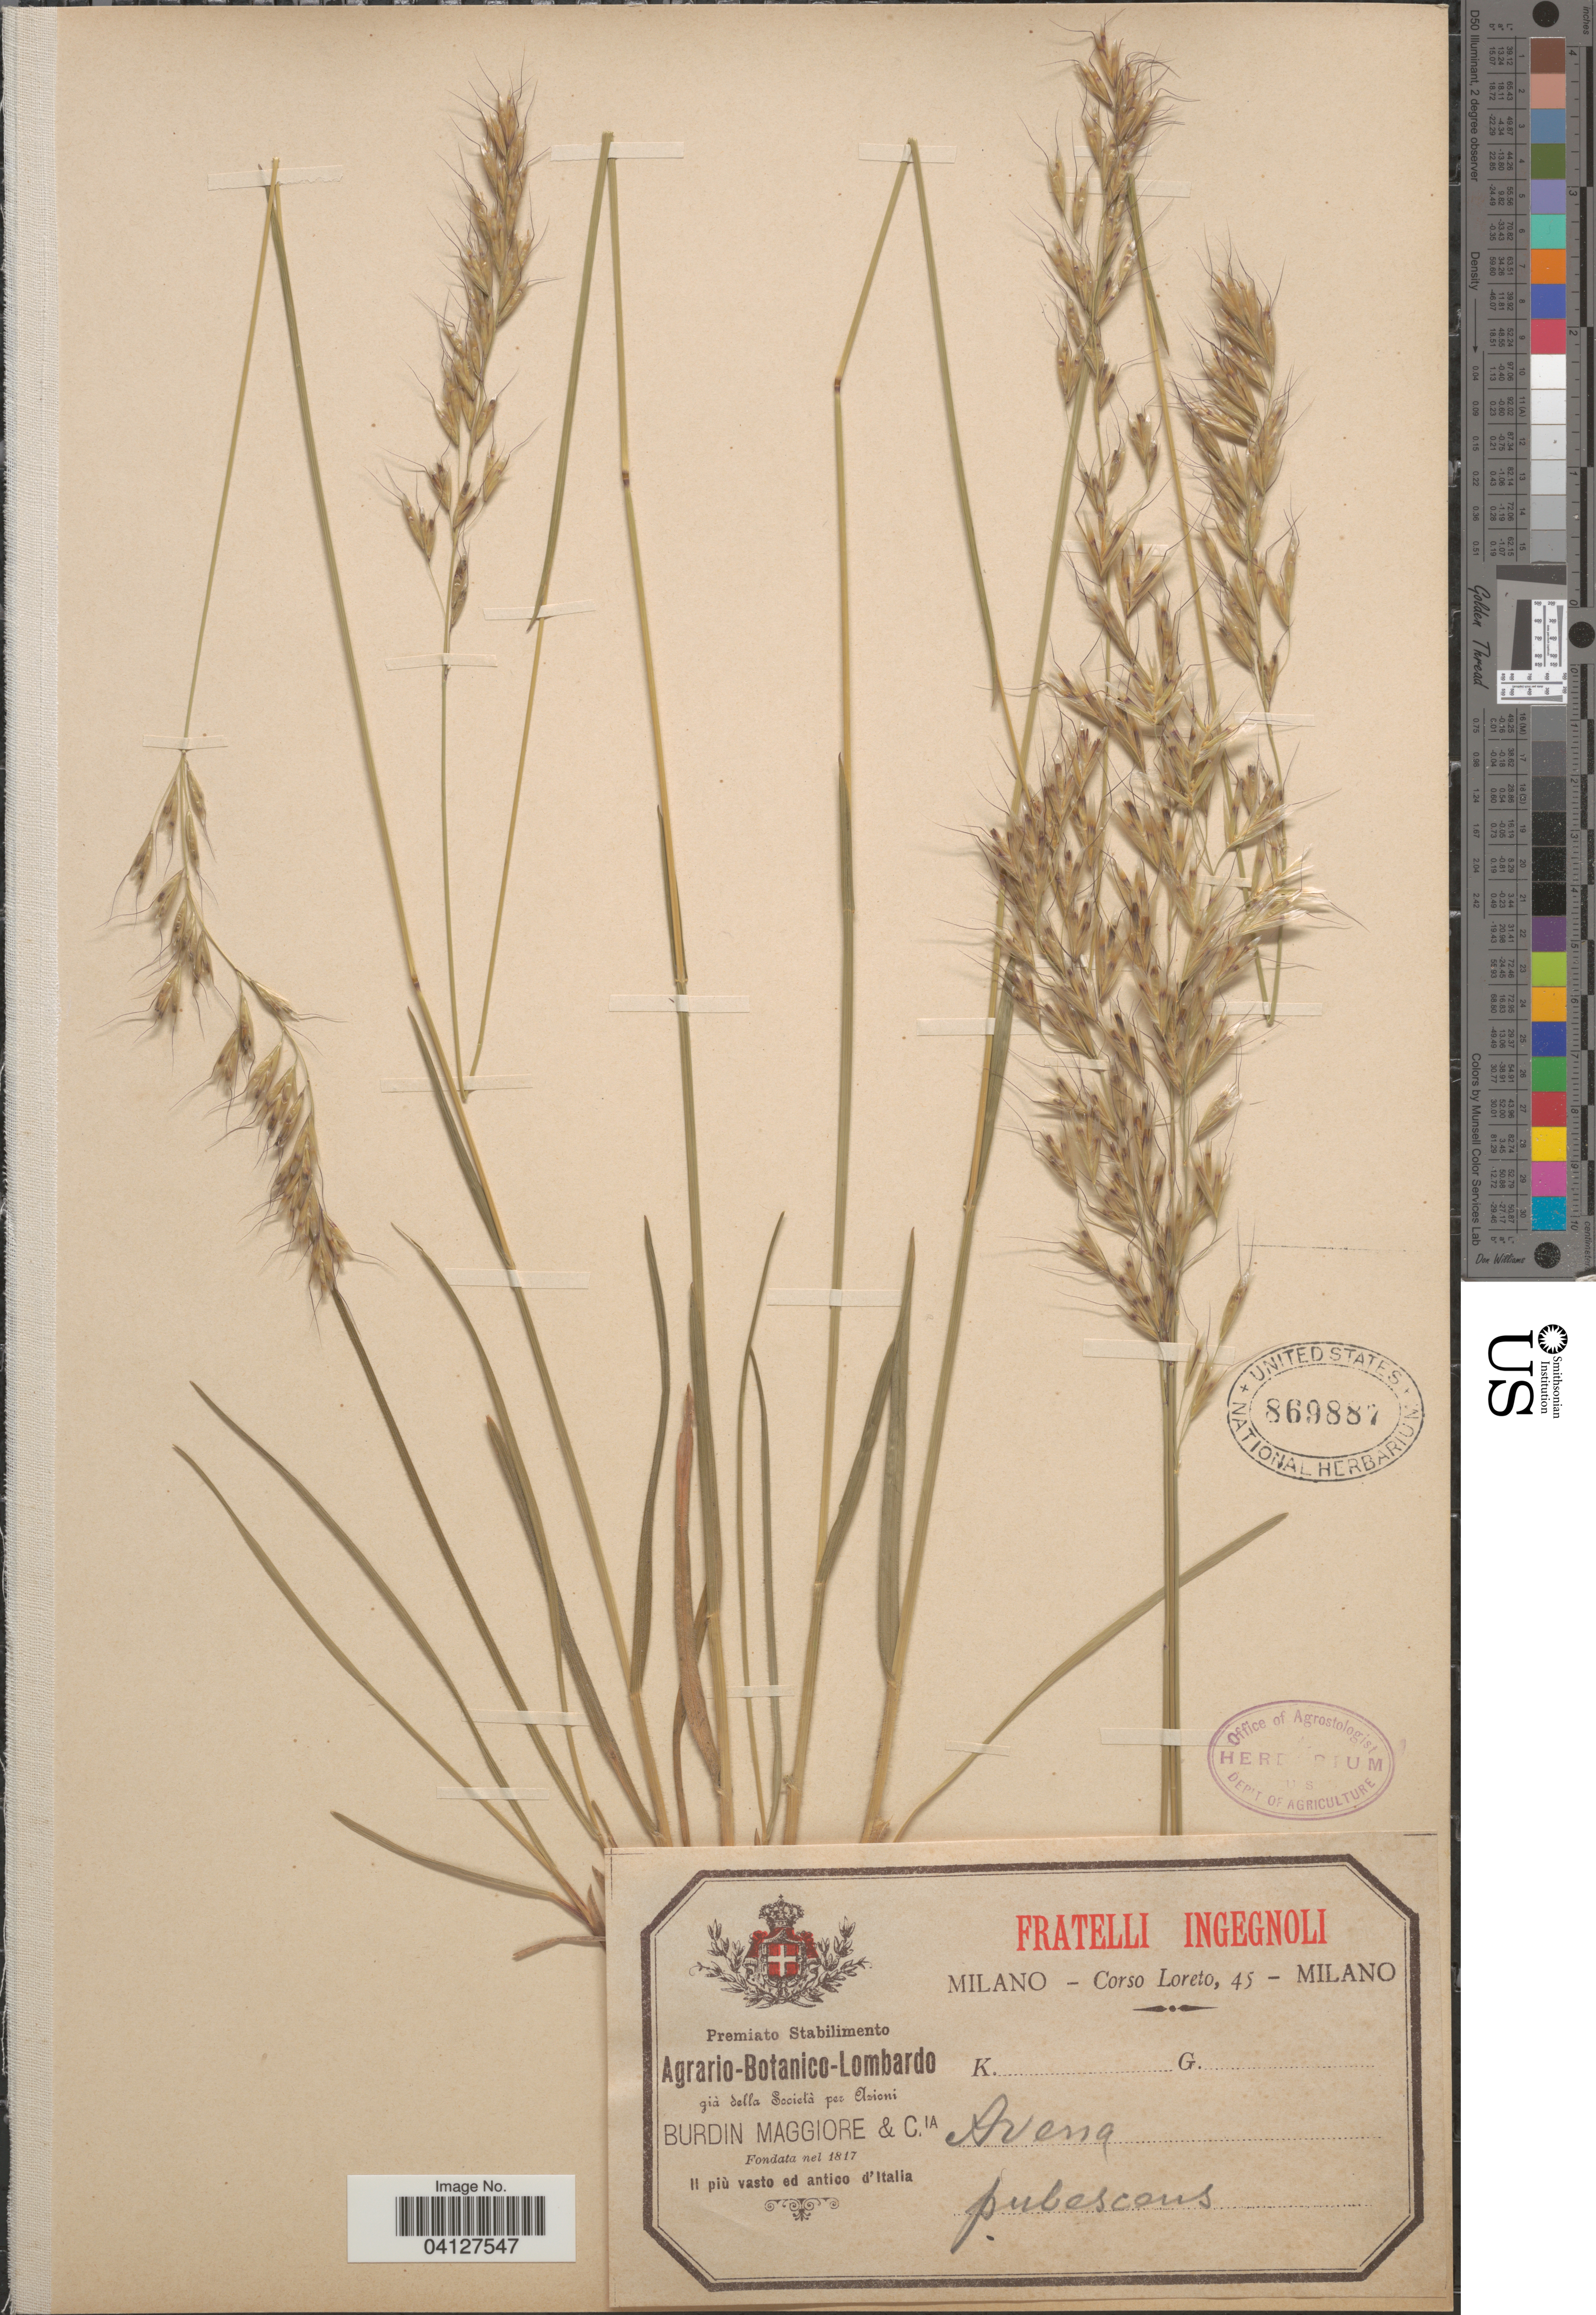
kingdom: Plantae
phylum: Tracheophyta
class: Liliopsida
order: Poales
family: Poaceae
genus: Avena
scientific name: Avena pubescens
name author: Huds.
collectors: Loreto, C.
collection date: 1817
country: Italy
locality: Il più vasto ed antico d'Italia [unsure placement]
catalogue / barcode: US 869887